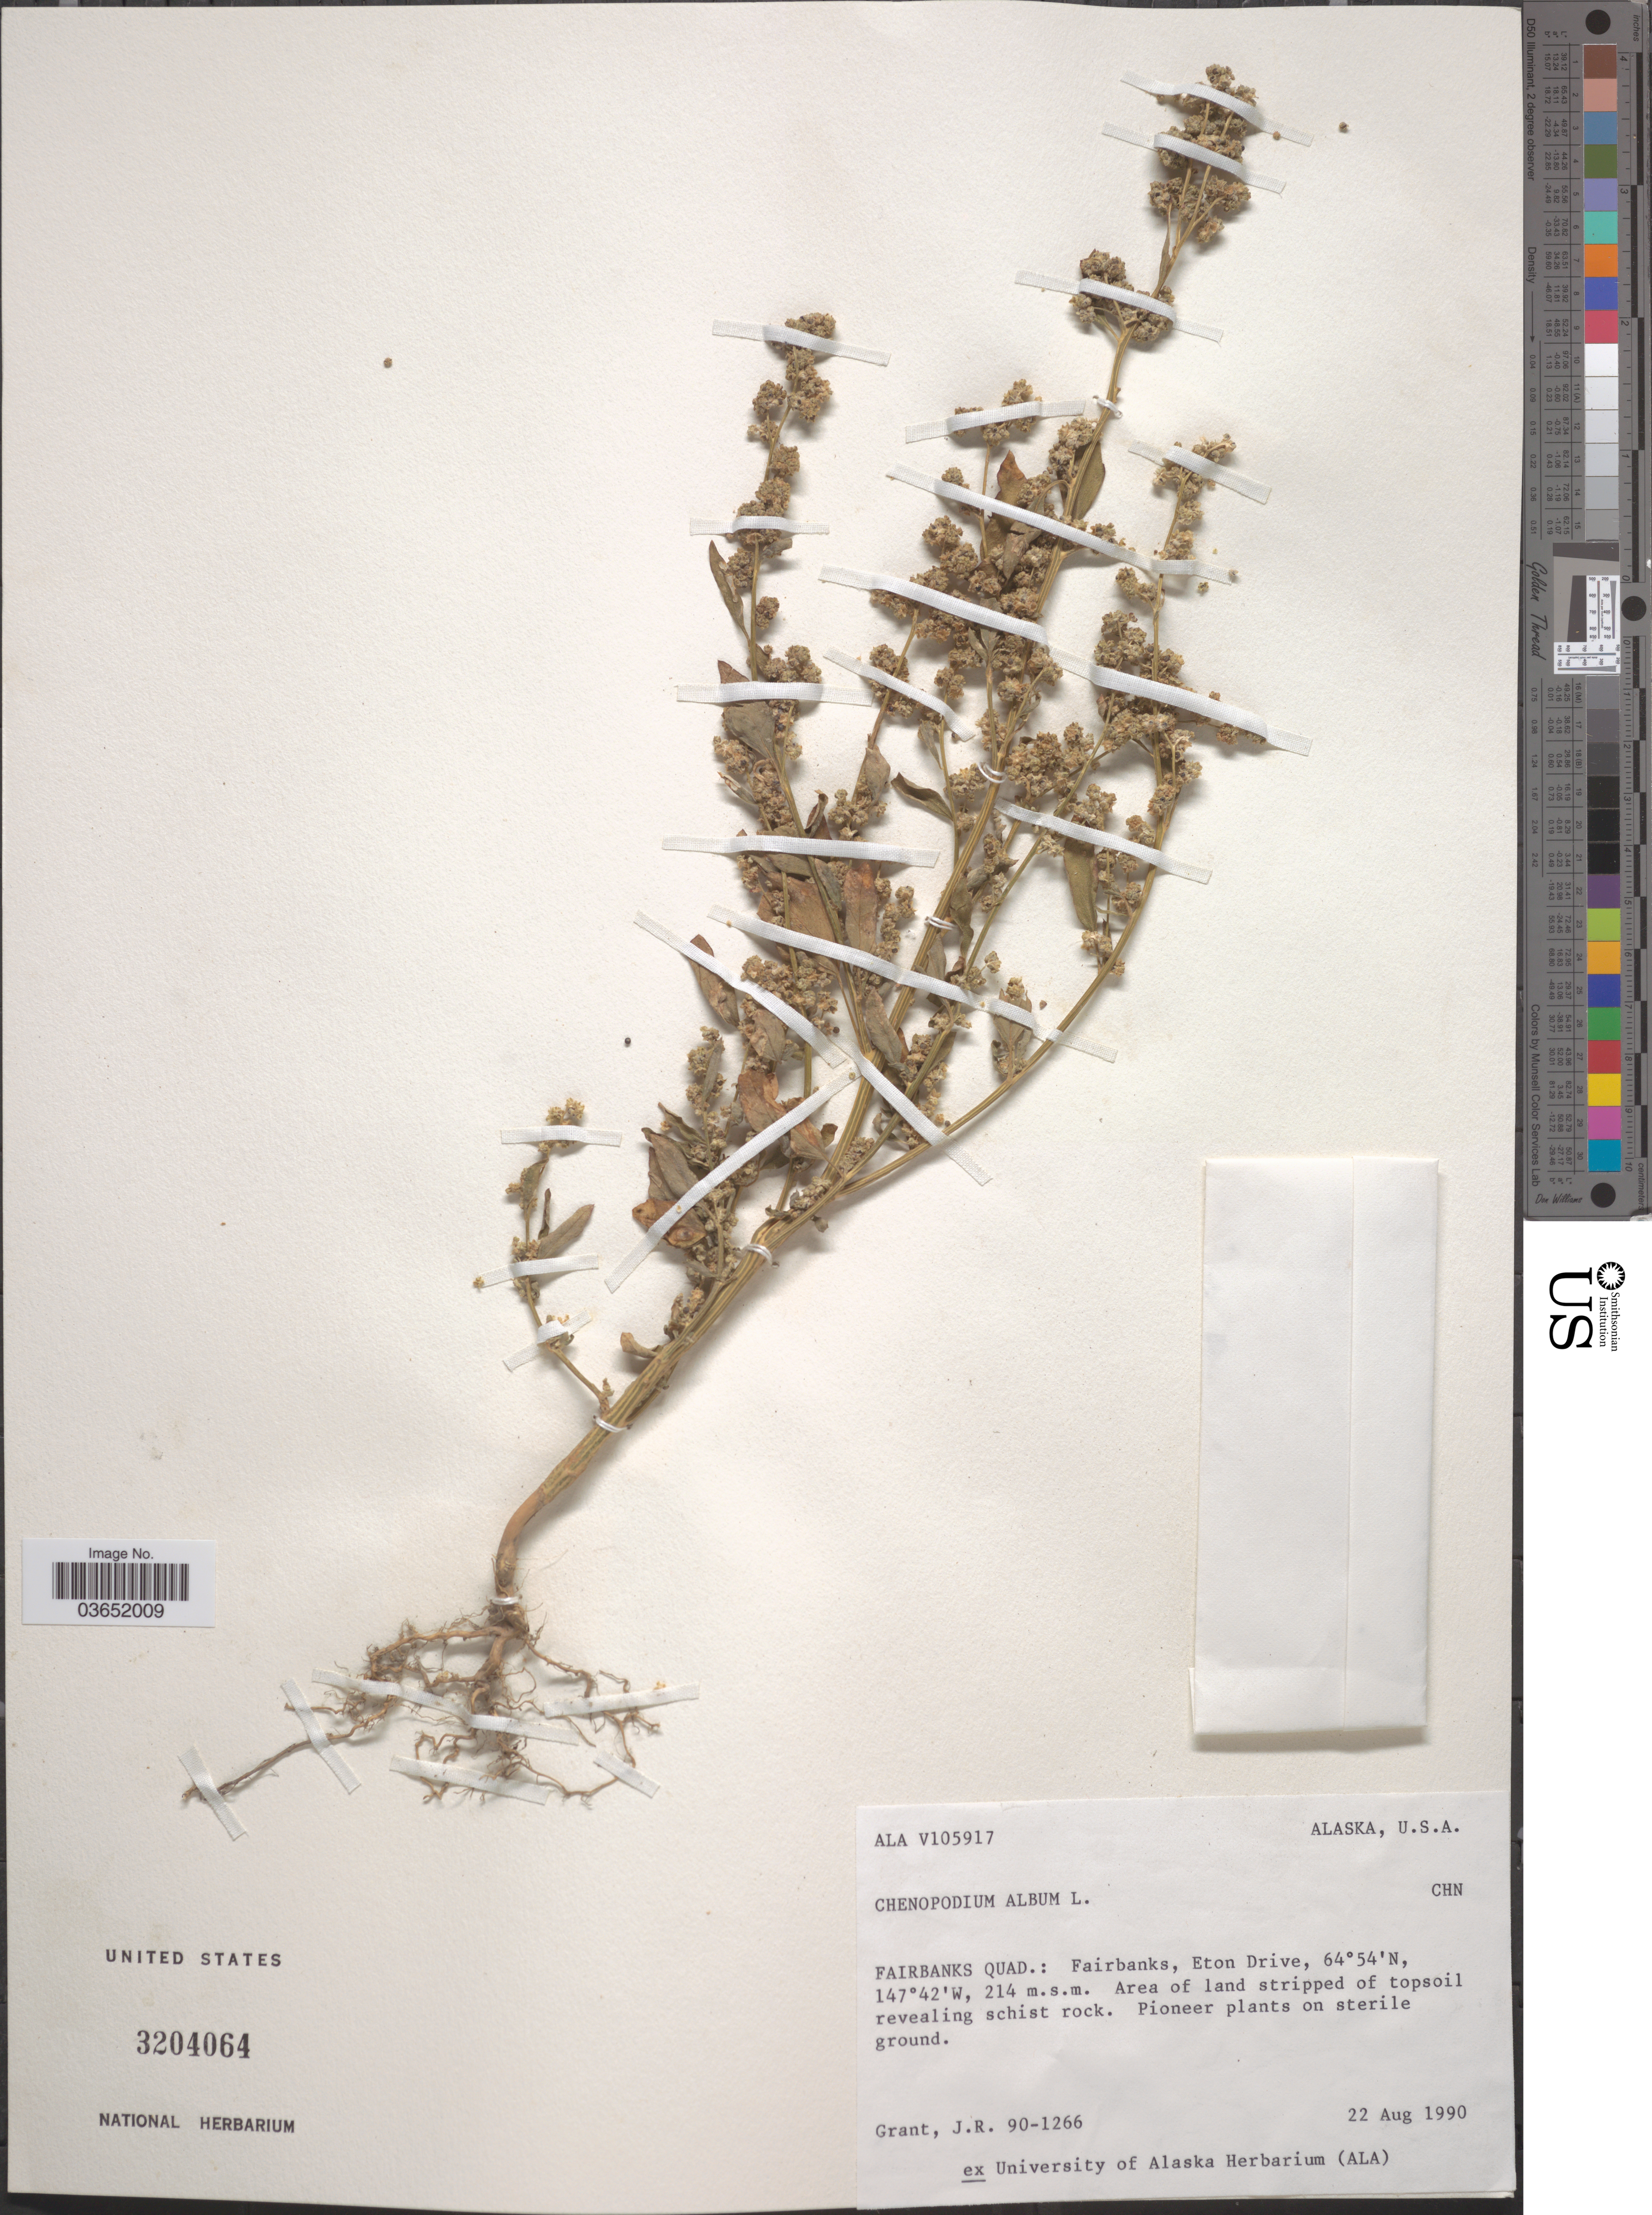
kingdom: Plantae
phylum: Tracheophyta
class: Magnoliopsida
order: Caryophyllales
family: Amaranthaceae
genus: Chenopodium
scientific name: Chenopodium album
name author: L.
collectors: J. Grant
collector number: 90-1266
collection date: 1990-08-22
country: United States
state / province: Alaska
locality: Fairbanks Quad.: Fairbanks, Eton Drive.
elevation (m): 214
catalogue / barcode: US 3204064